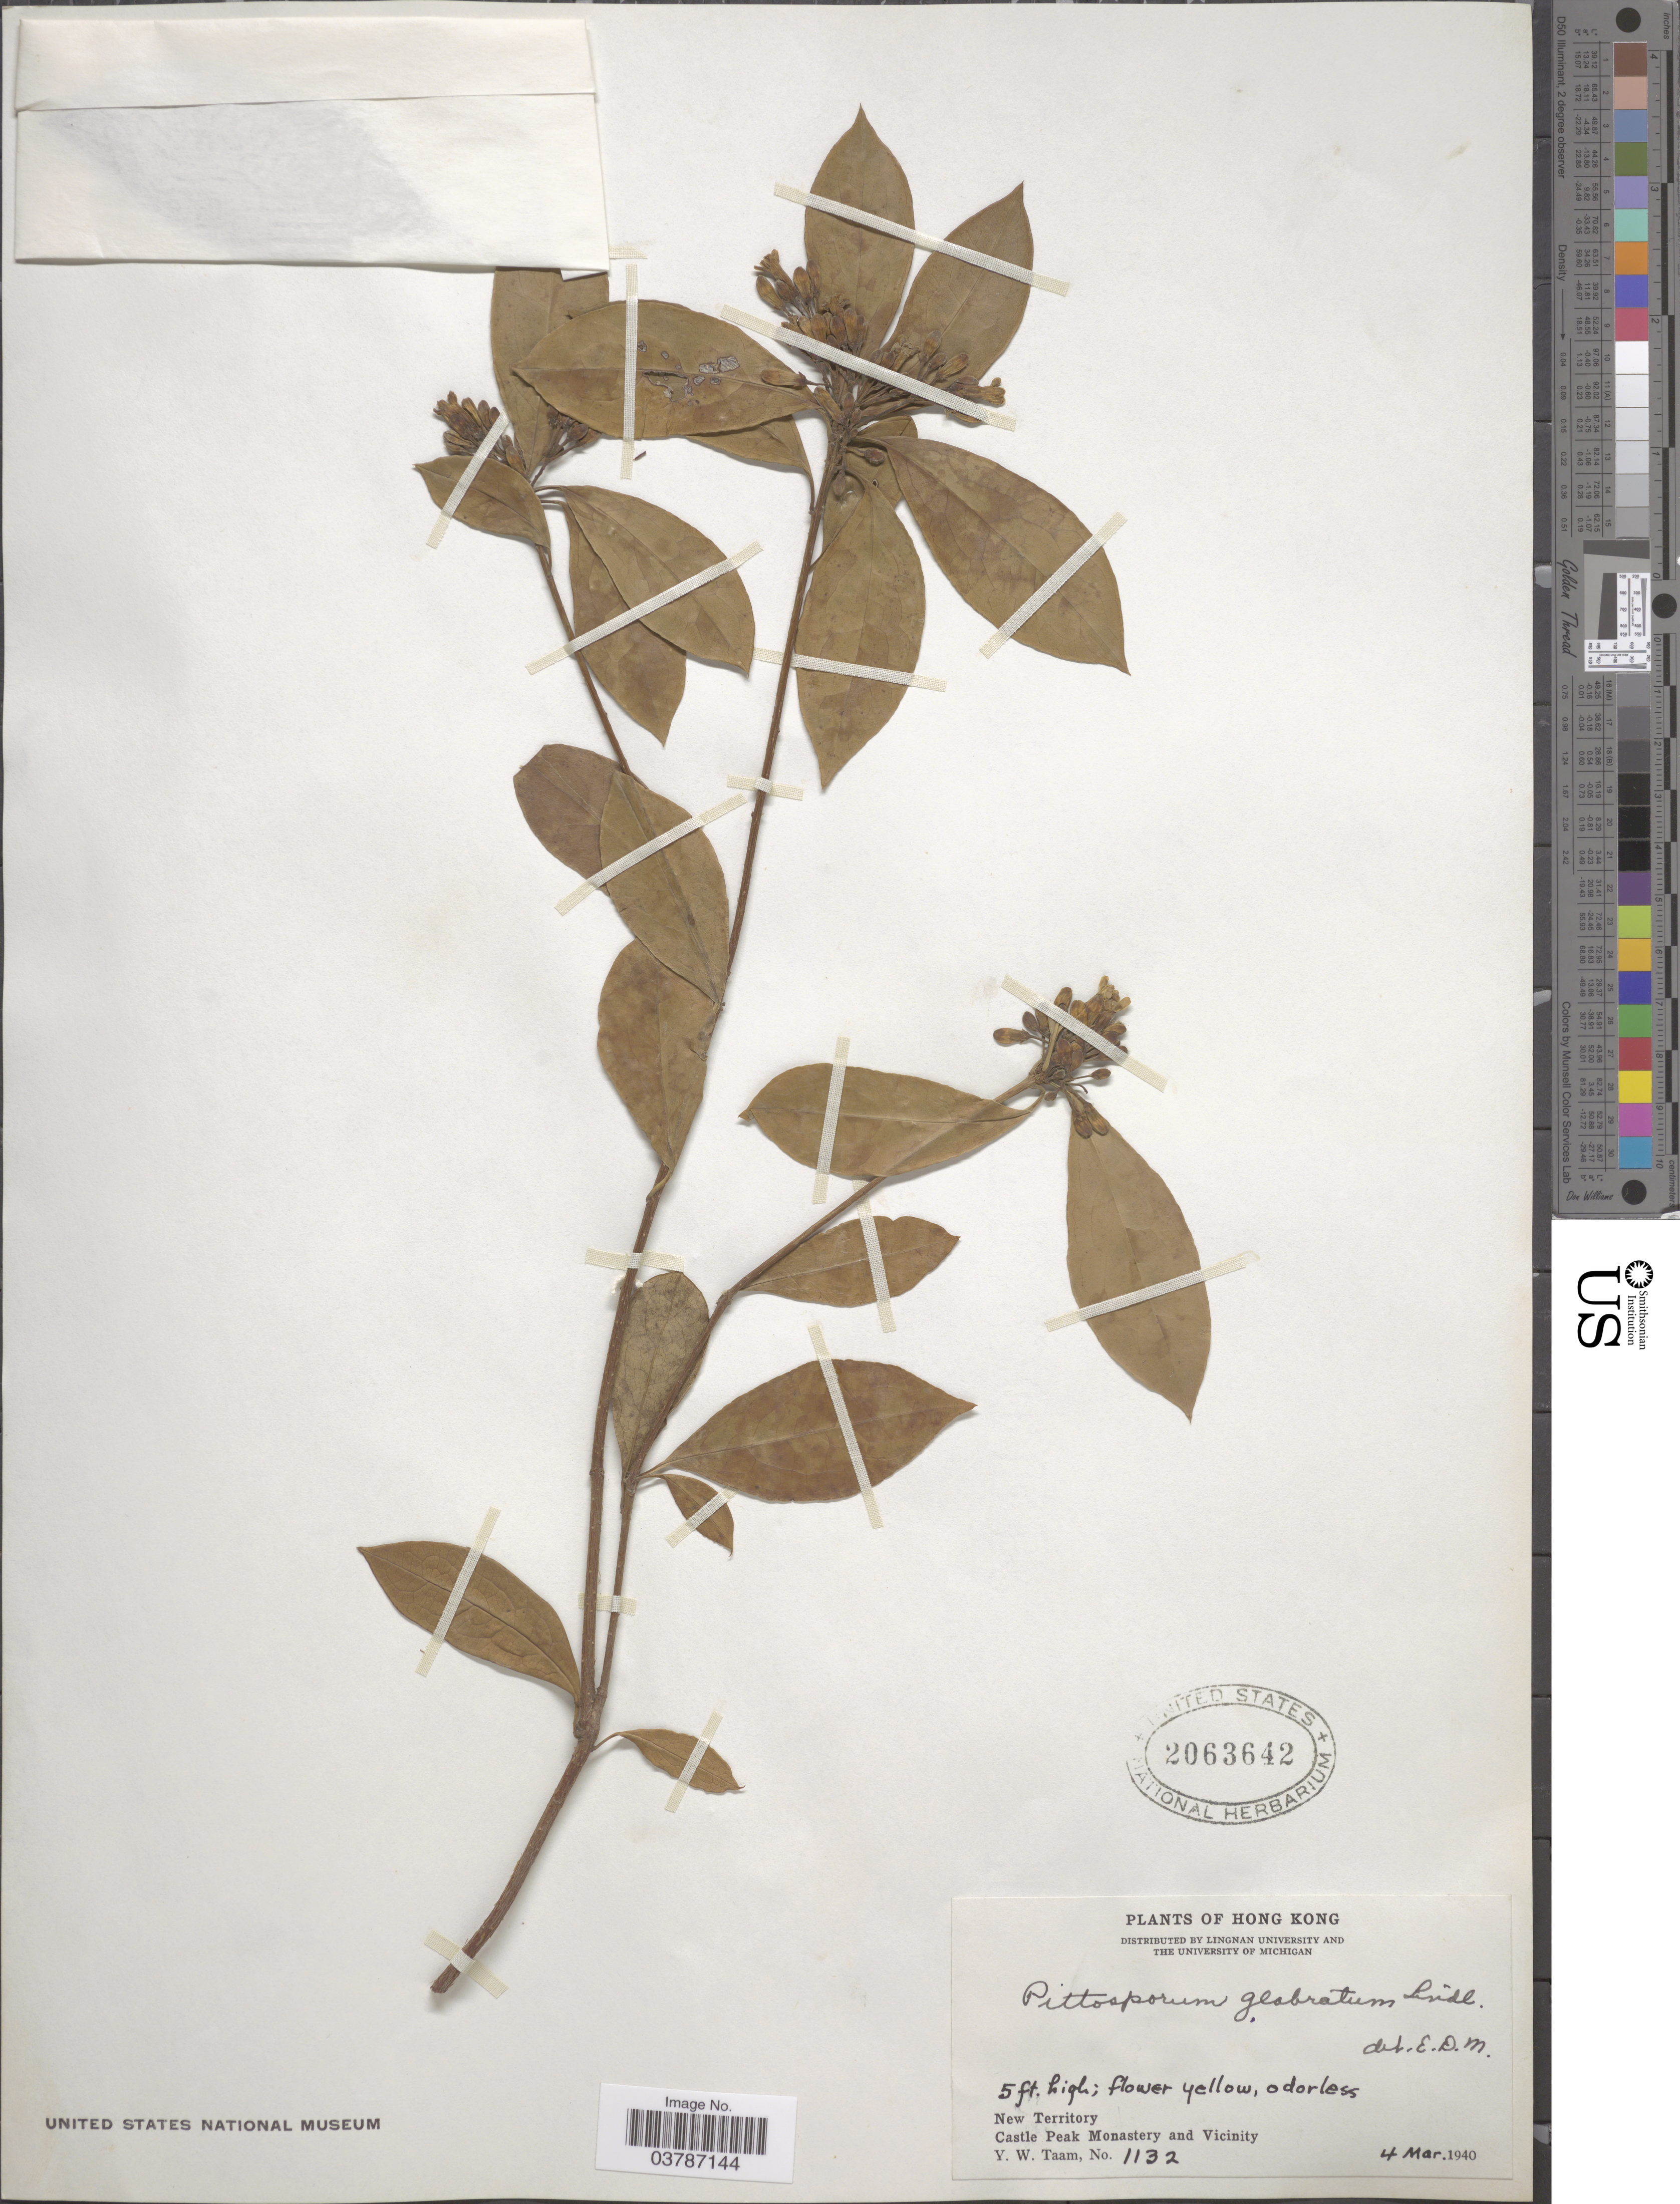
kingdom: Plantae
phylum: Tracheophyta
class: Magnoliopsida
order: Apiales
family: Pittosporaceae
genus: Pittosporum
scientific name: Pittosporum glabratum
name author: Lindl.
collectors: Y. W. Taam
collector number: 1132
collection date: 1940-03-04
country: China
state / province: Hong Kong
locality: New Territory. Castle Peak Monastery and Vicinity.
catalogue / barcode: US 2063642